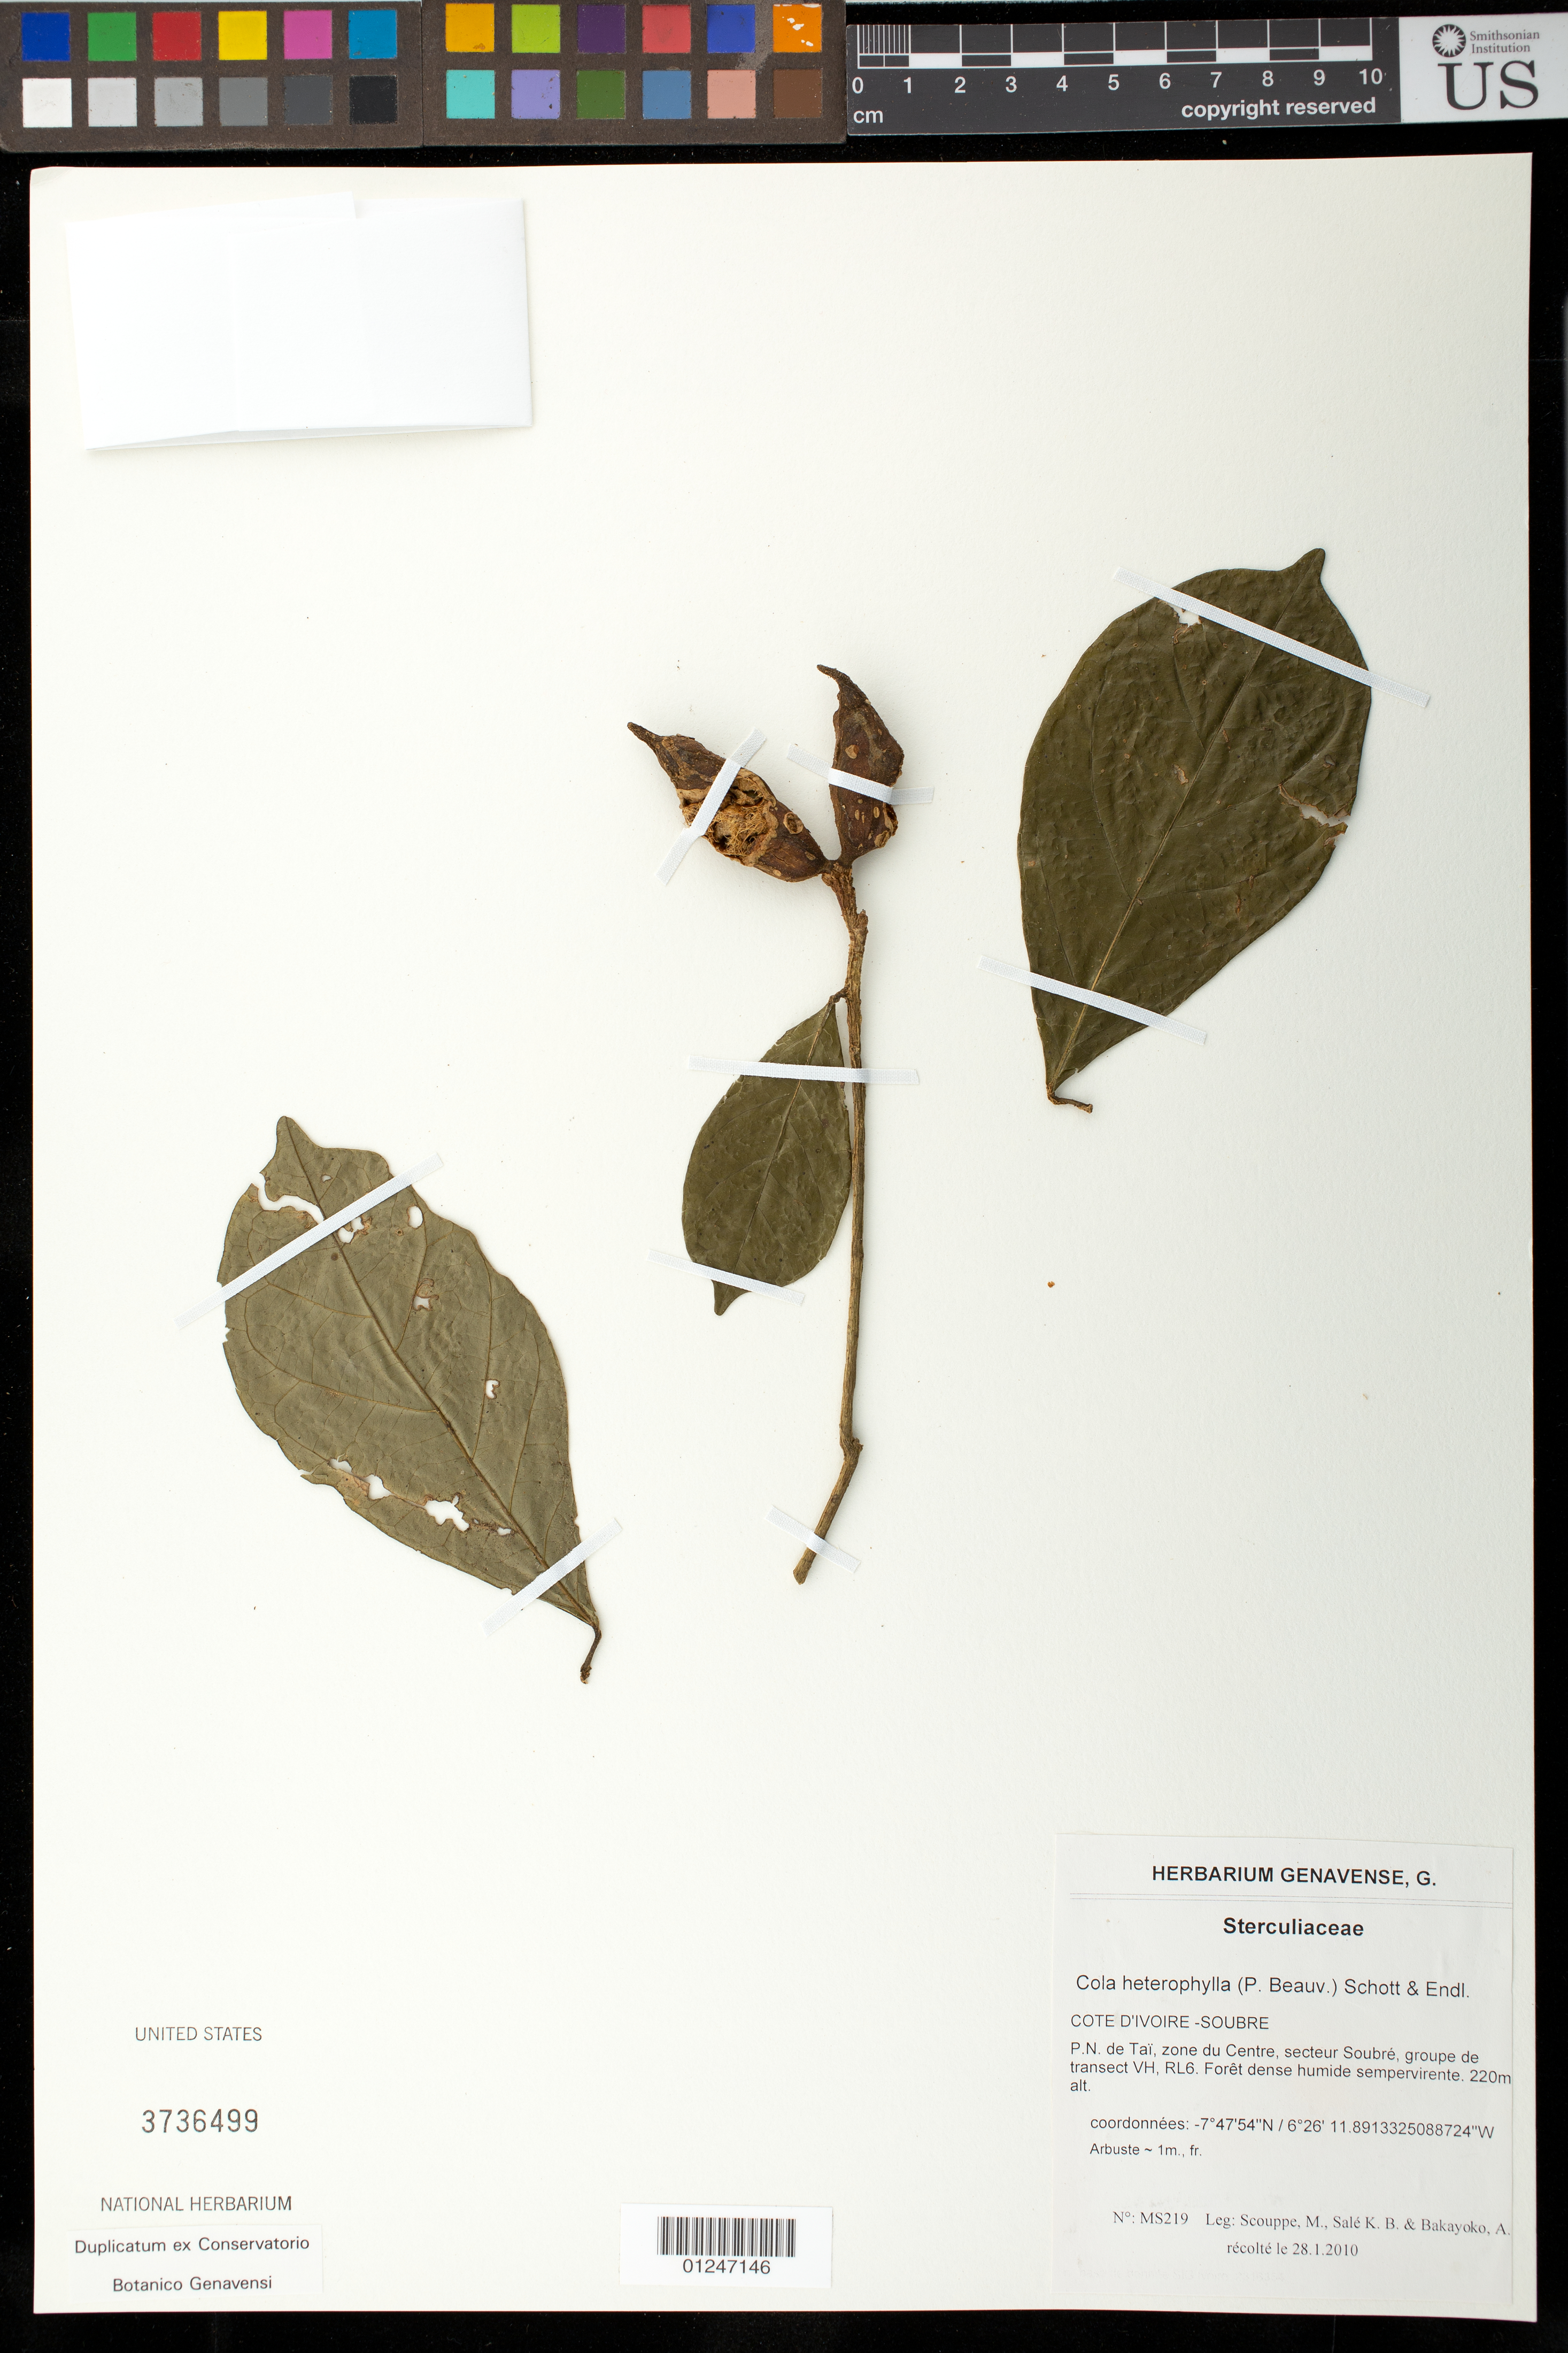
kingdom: Plantae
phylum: Tracheophyta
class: Magnoliopsida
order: Malvales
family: Malvaceae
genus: Cola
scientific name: Cola heterophylla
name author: (P. Beauv.) Schott & Endl.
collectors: M. Scouppe, K. Sale & A. Bakayoko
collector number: MS219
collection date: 2010-01-28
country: Ivory Coast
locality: Côte d'Ivoire- Soubre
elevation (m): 220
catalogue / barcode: US 3736499